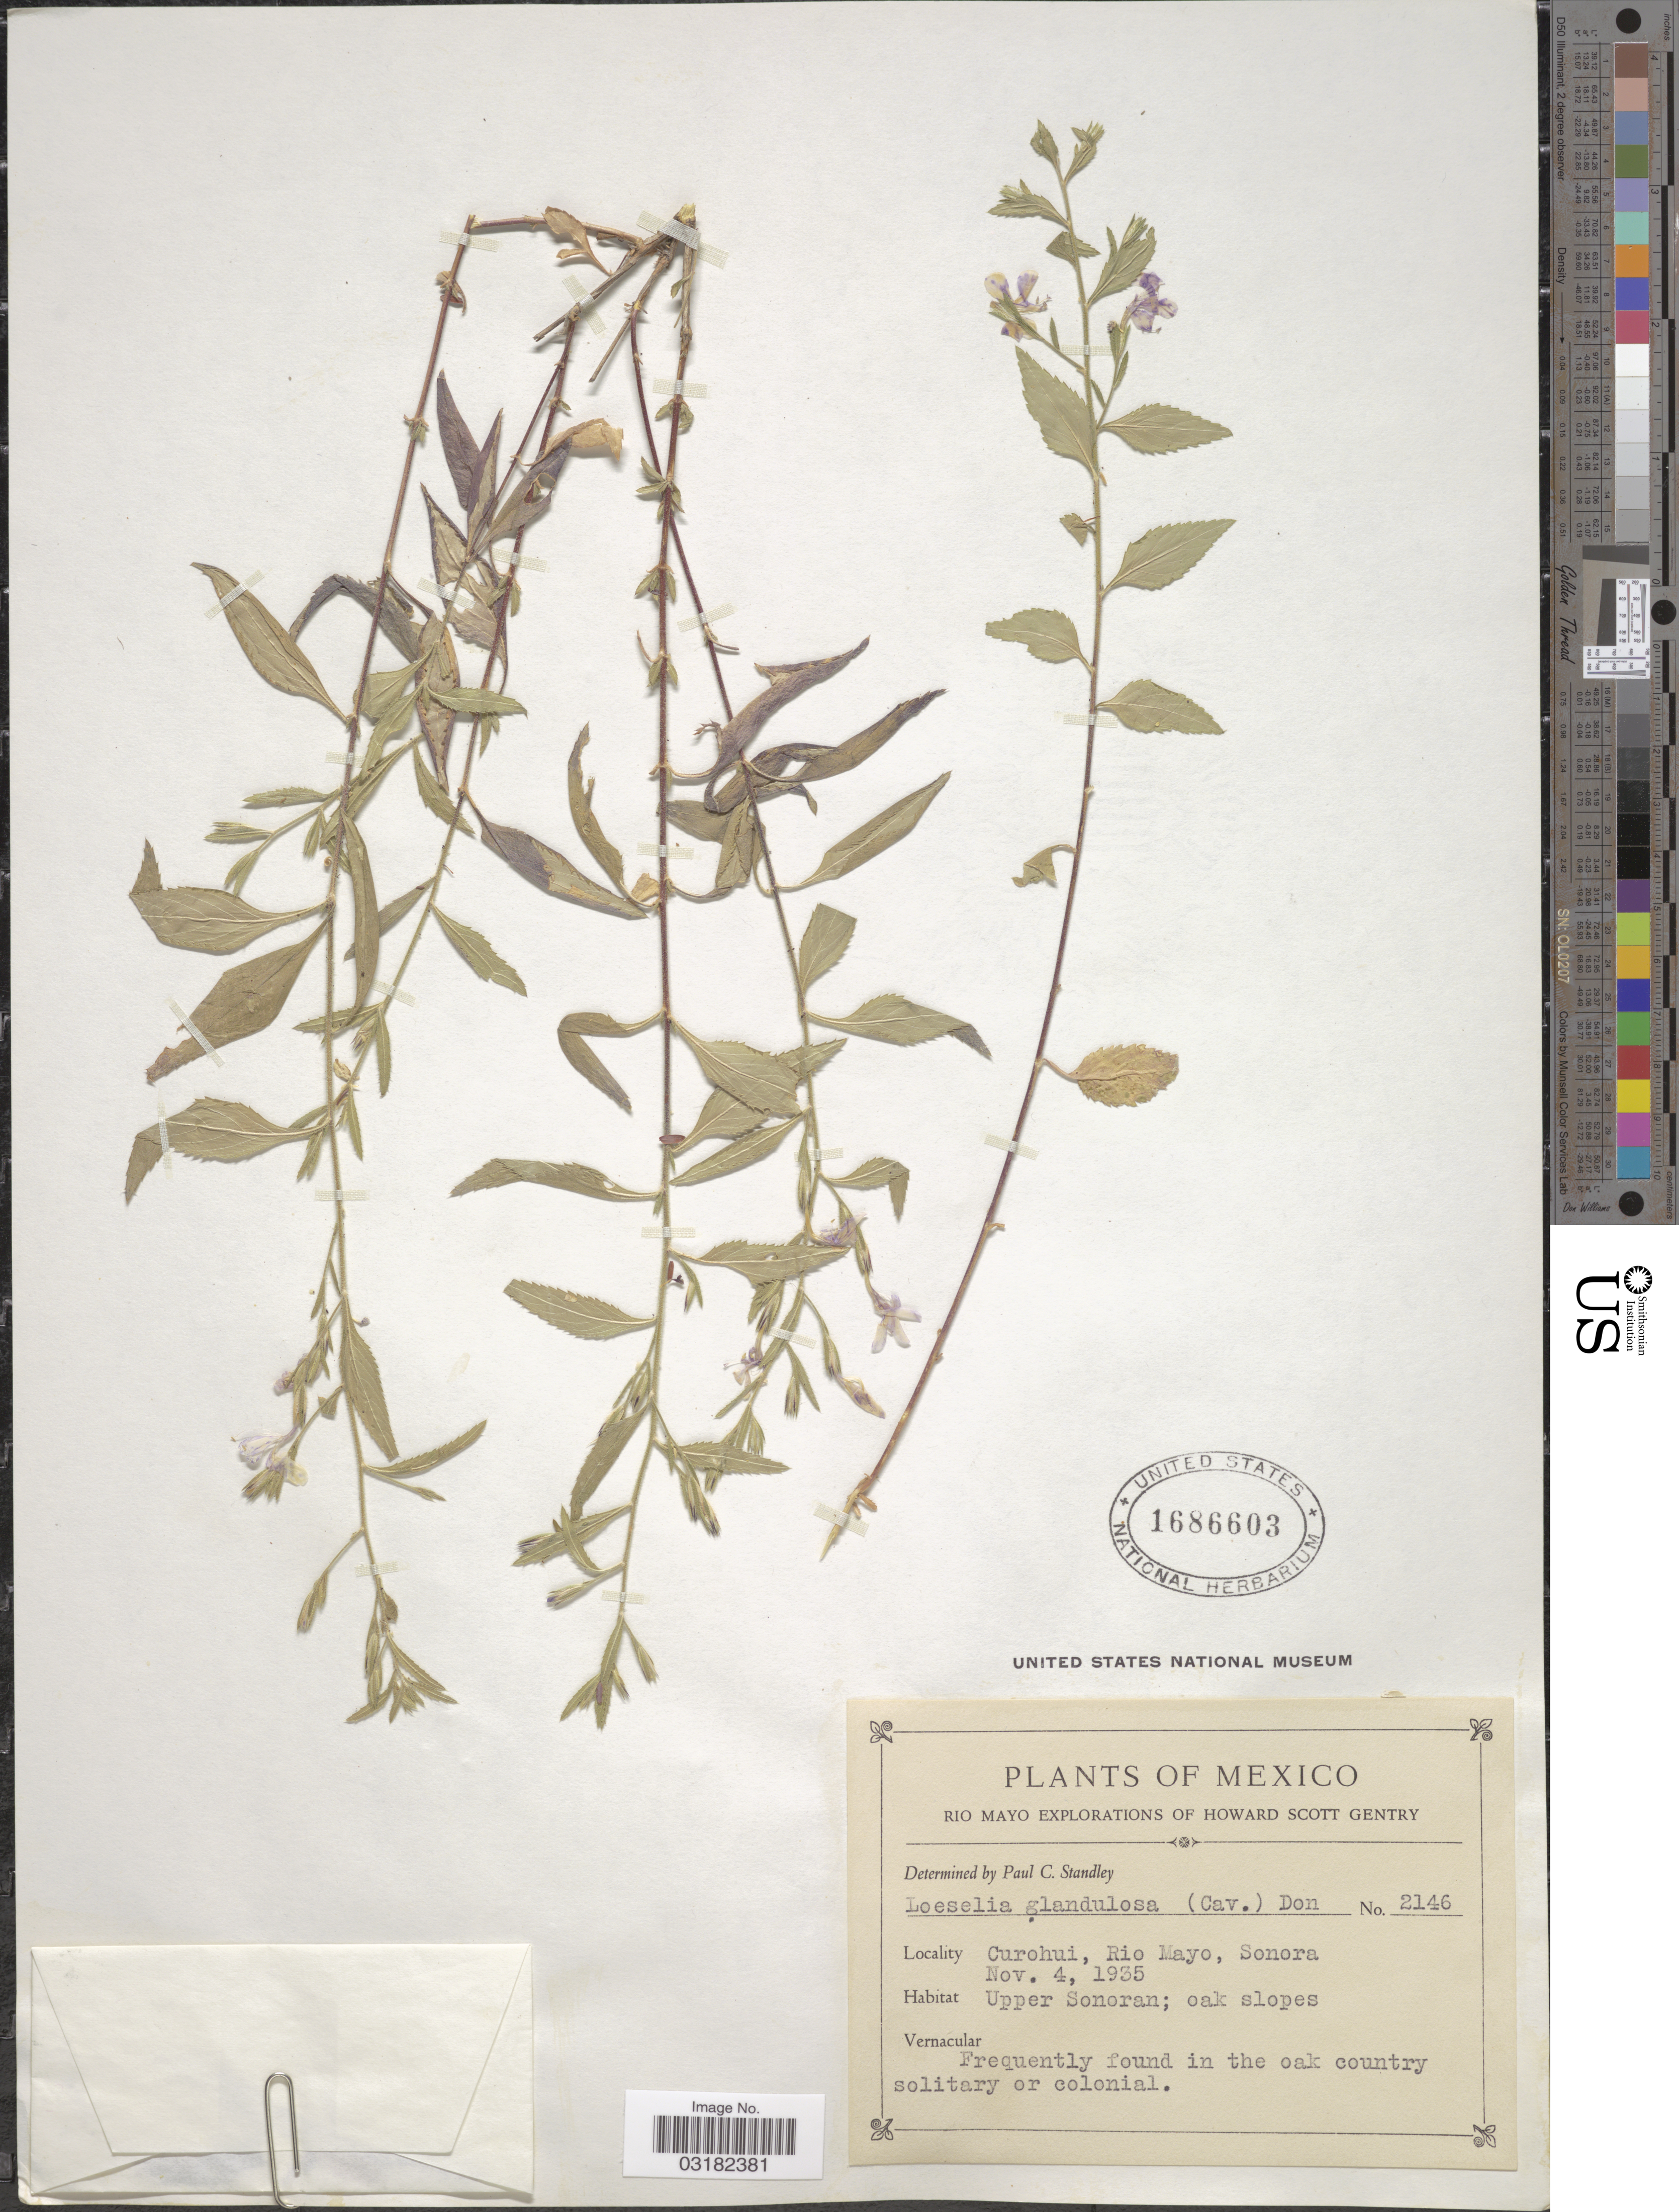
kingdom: Plantae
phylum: Tracheophyta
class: Magnoliopsida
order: Ericales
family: Polemoniaceae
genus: Loeselia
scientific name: Loeselia glandulosa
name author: (Cav.) G. Don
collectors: H. S. Gentry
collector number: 2146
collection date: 1935-11-04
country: Mexico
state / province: Sonora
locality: Rio Mayo. Curohui, Rio Mayo. Upper Sonoran.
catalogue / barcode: US 1686603